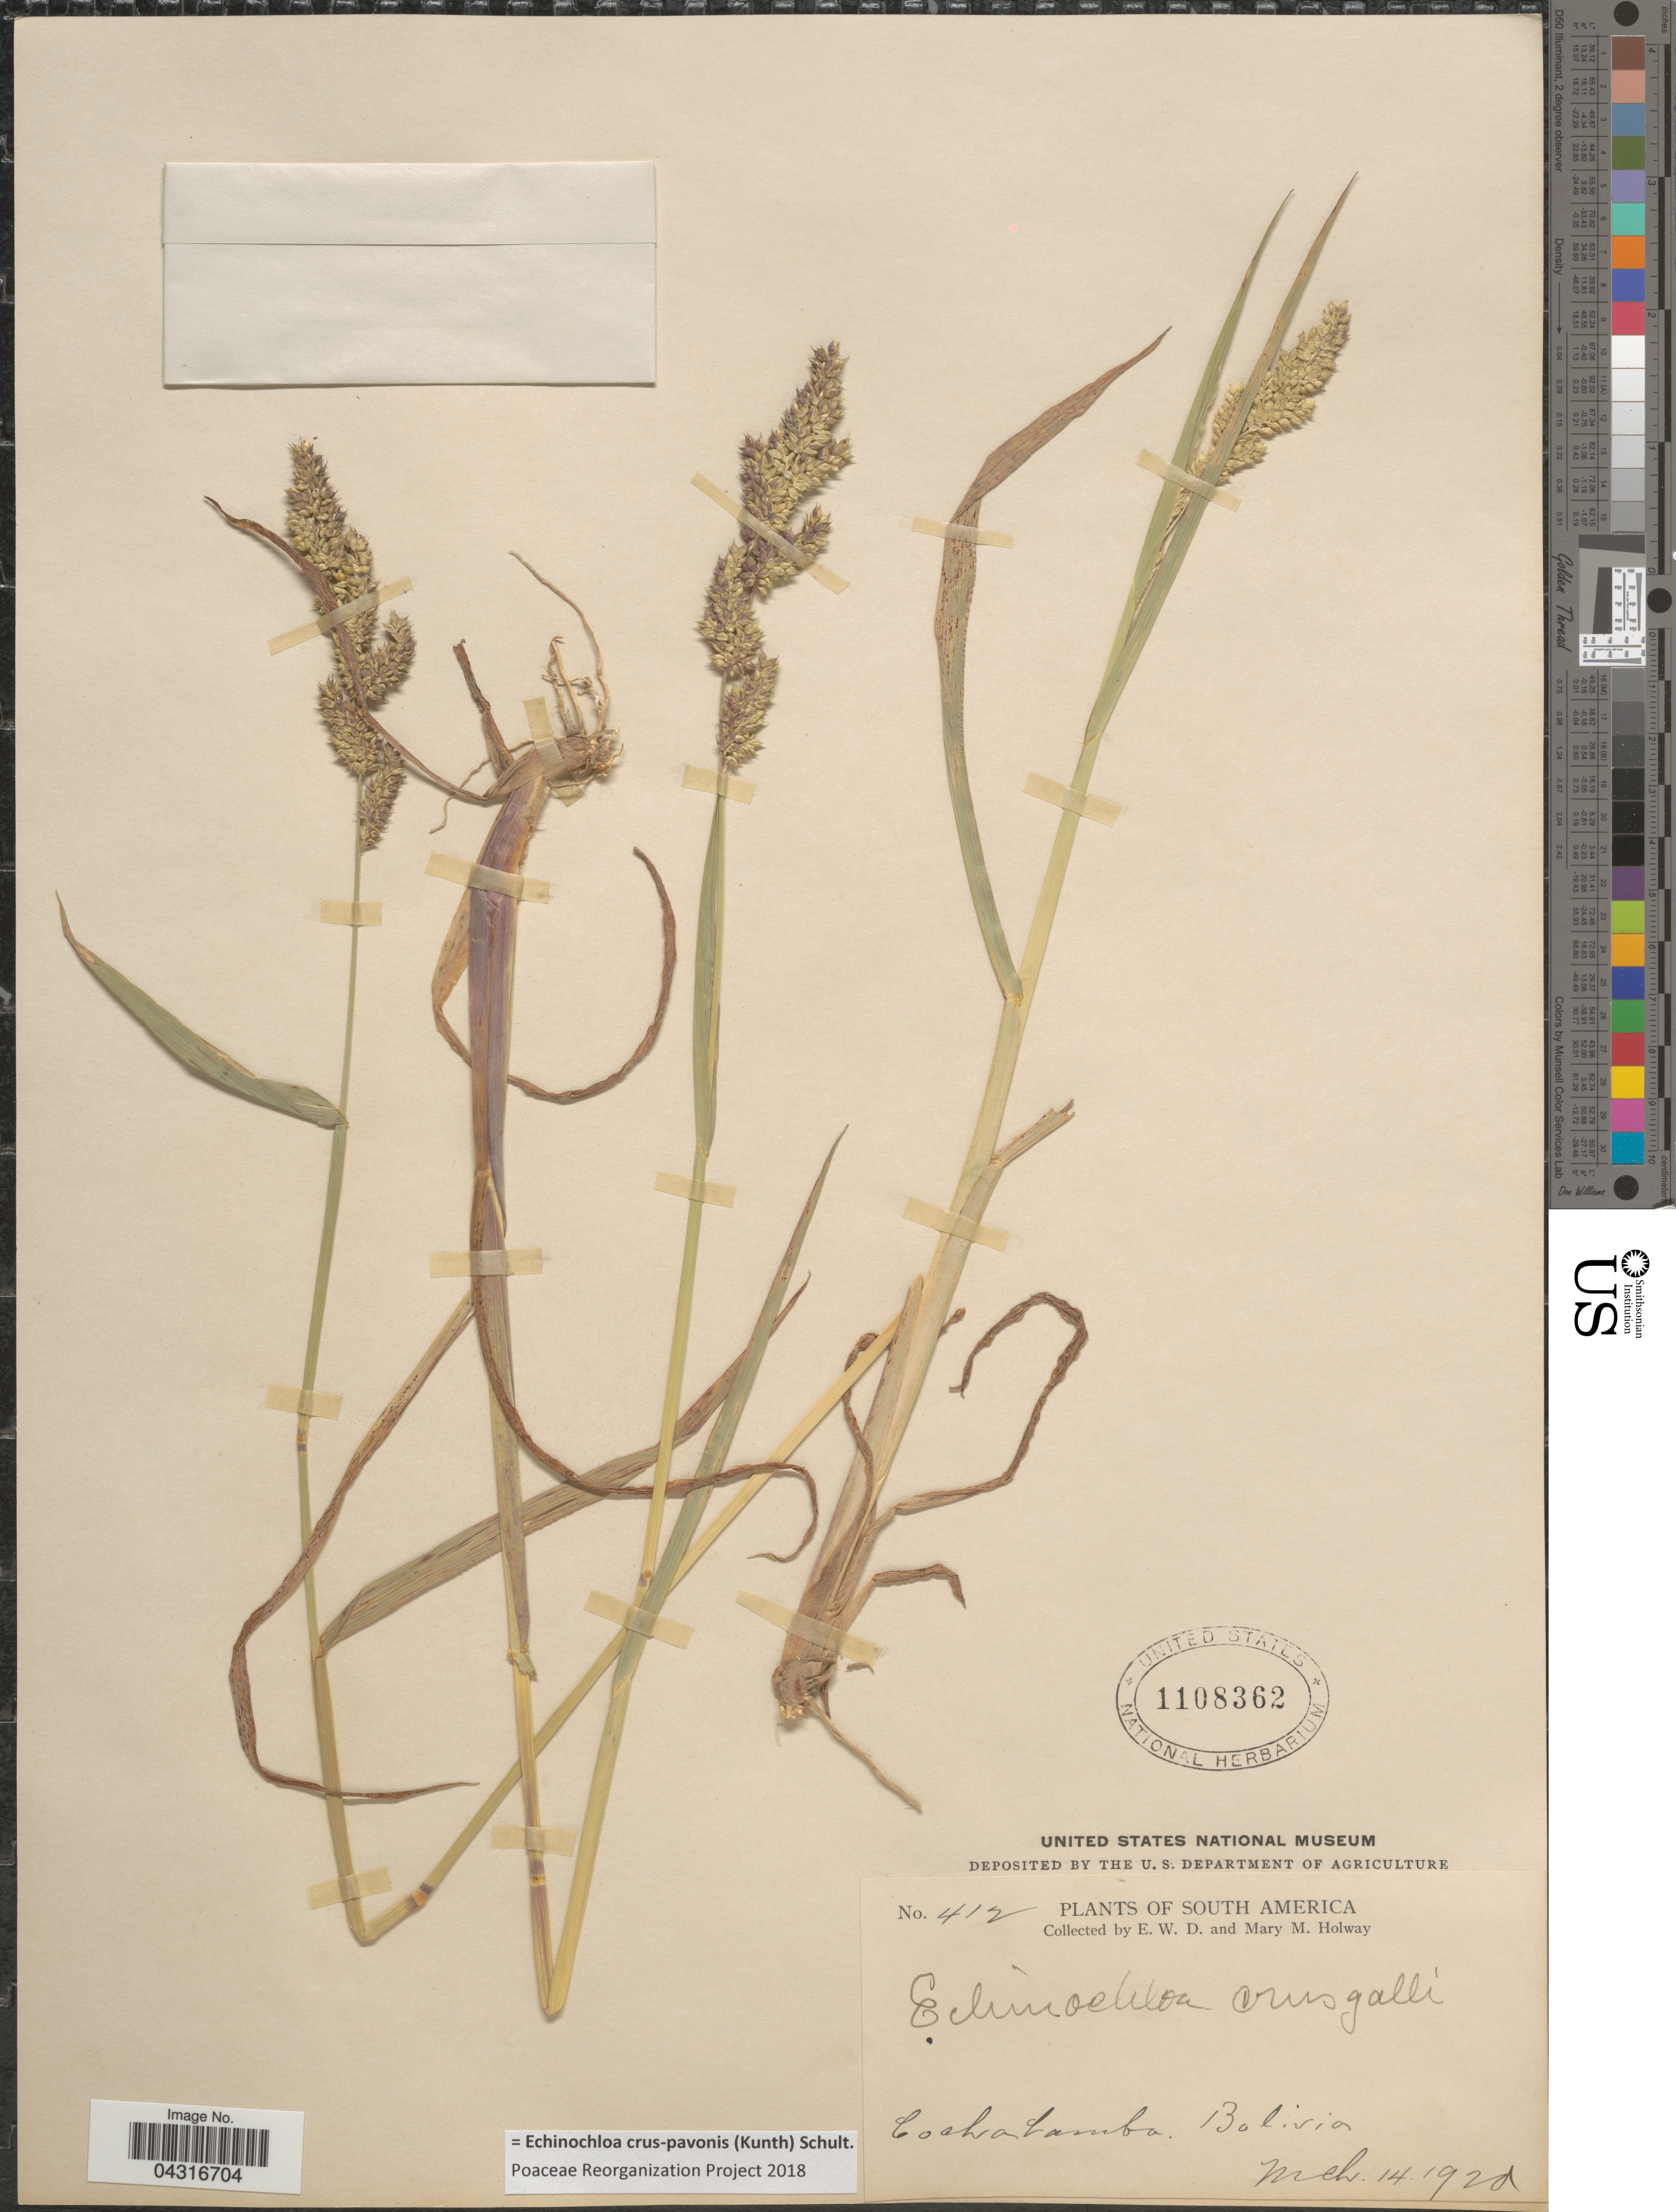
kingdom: Plantae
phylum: Tracheophyta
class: Liliopsida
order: Poales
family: Poaceae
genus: Echinochloa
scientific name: Echinochloa crus-pavonis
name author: (Kunth) Schult.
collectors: E. W. D. Holway & M. M. Holway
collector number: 412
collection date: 1920-03-14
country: Bolivia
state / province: Cochabamba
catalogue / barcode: US 1108362